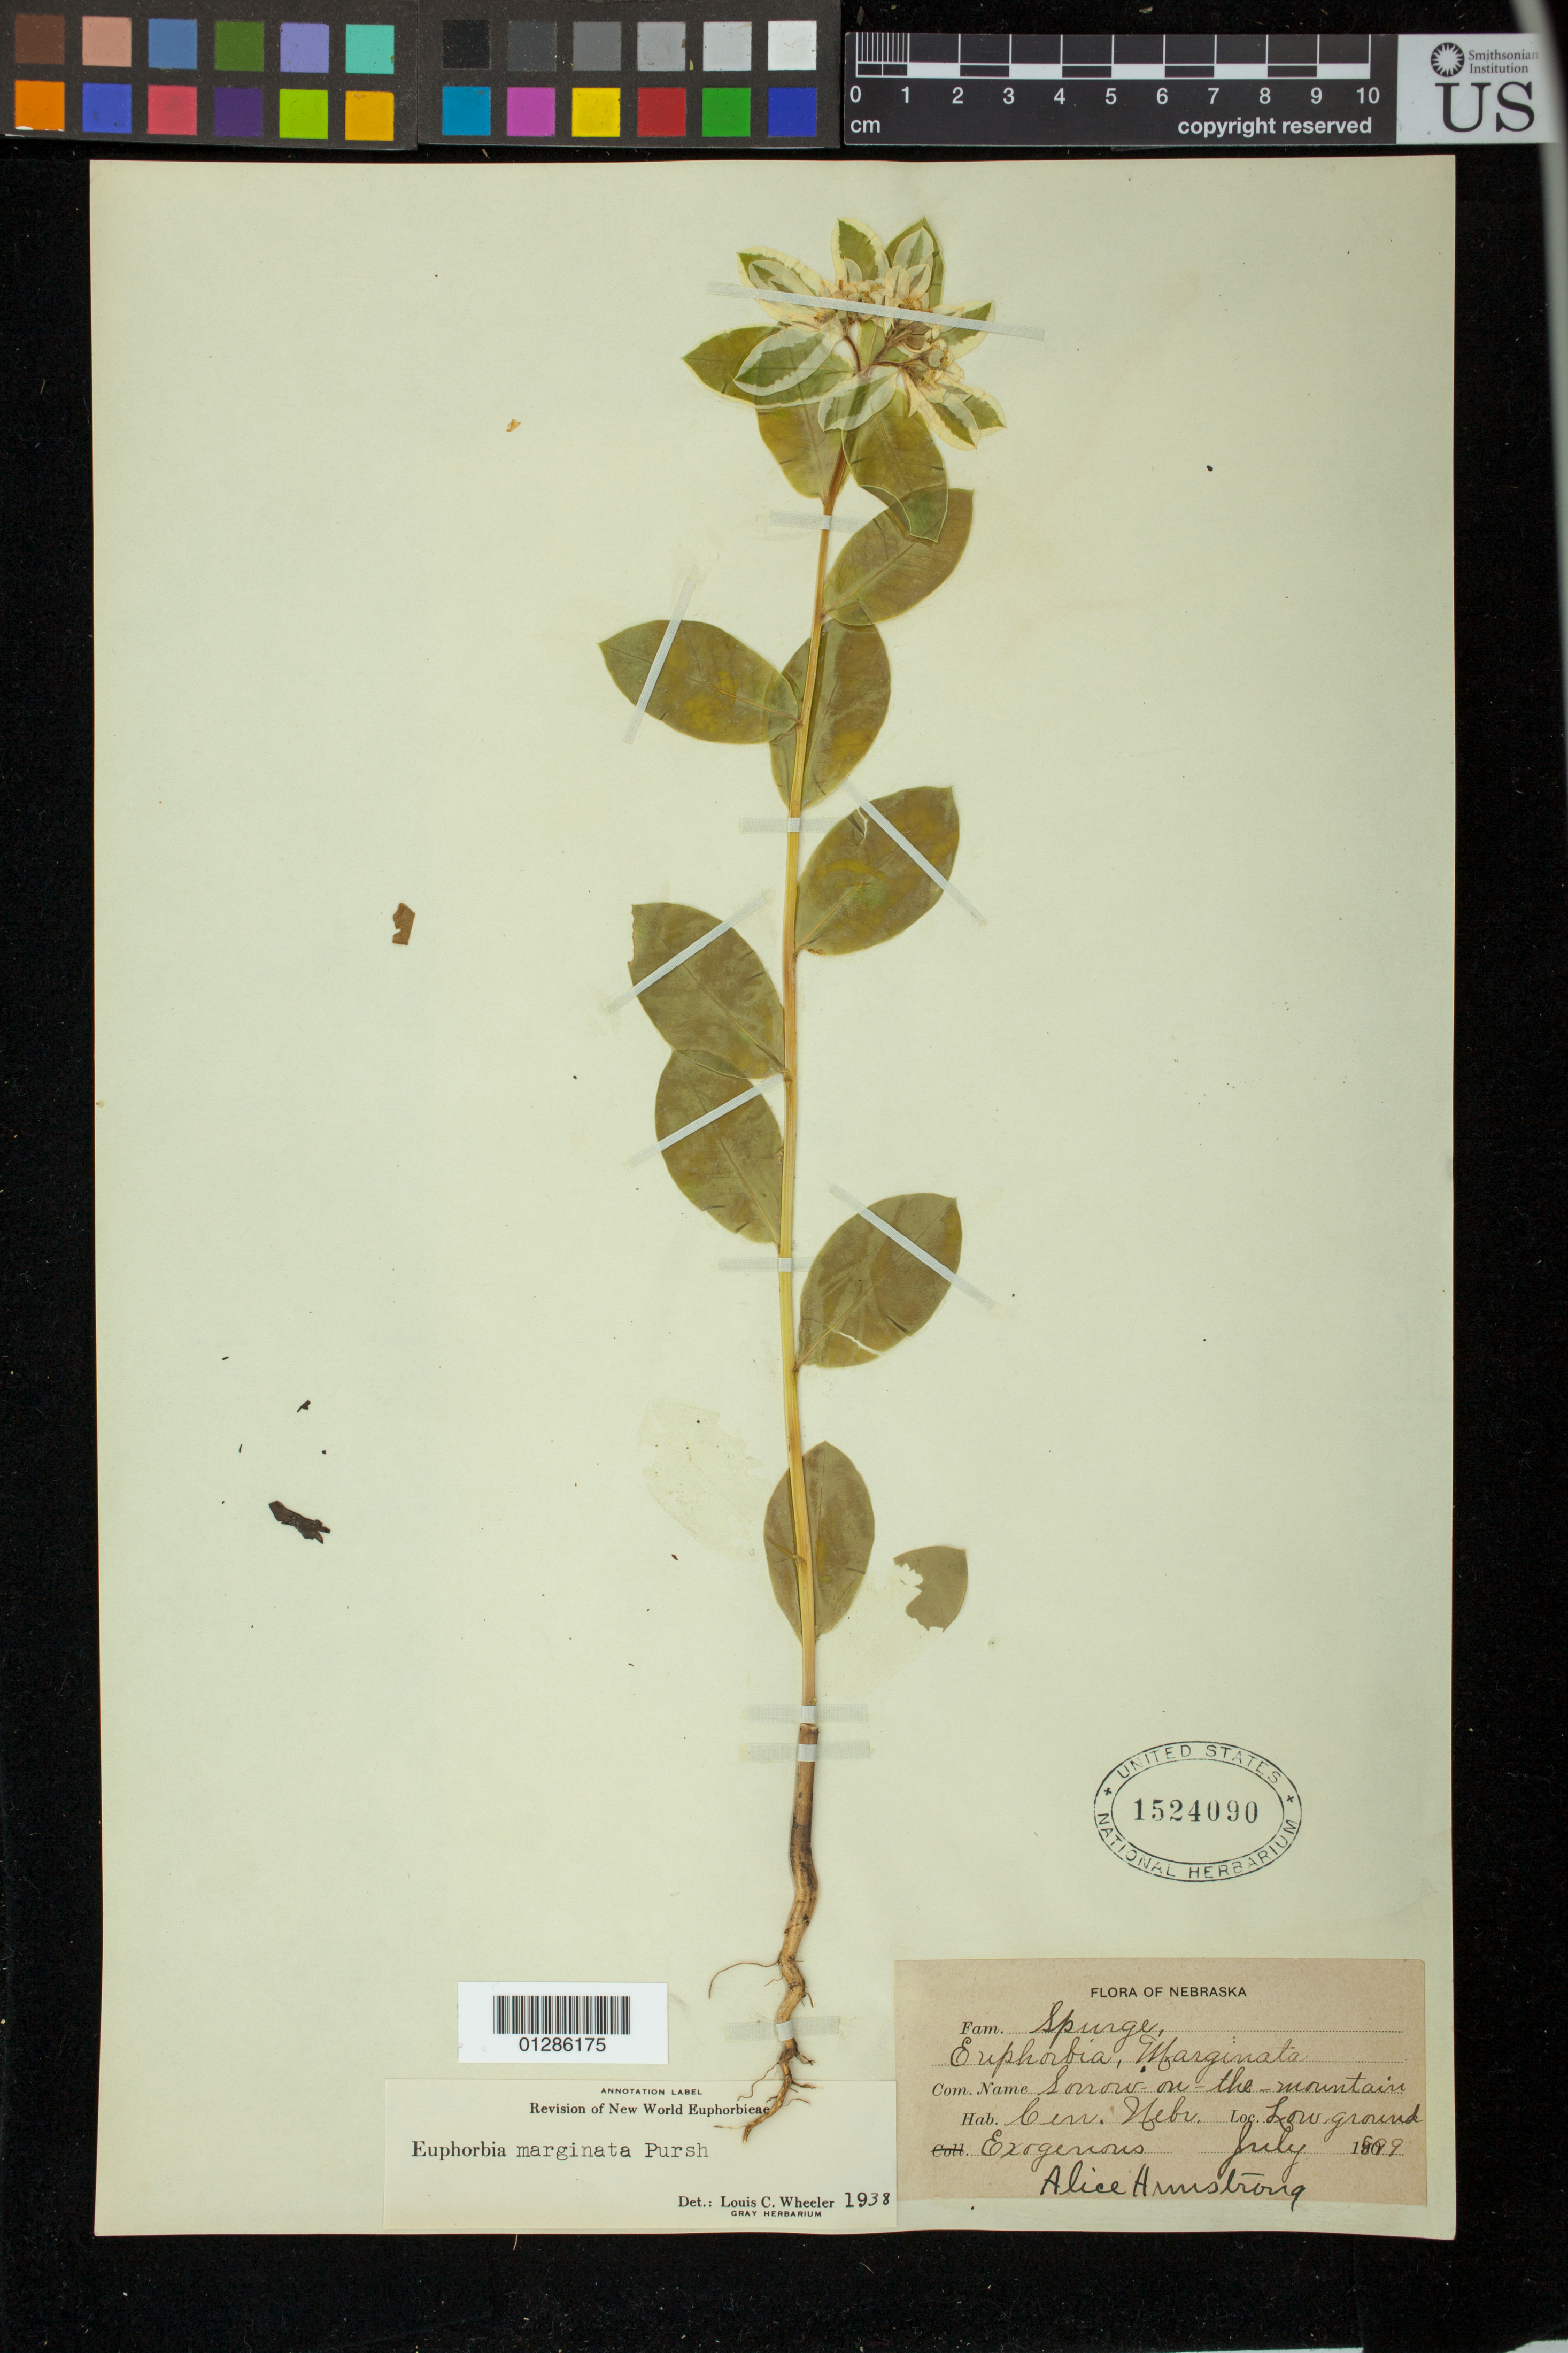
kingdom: Plantae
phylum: Tracheophyta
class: Magnoliopsida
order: Malpighiales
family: Euphorbiaceae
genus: Euphorbia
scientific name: Euphorbia marginata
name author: Pursh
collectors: A. Armstrong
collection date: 1899-07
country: United States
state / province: Nebraska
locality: Central Nebraska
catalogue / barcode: US 1524090